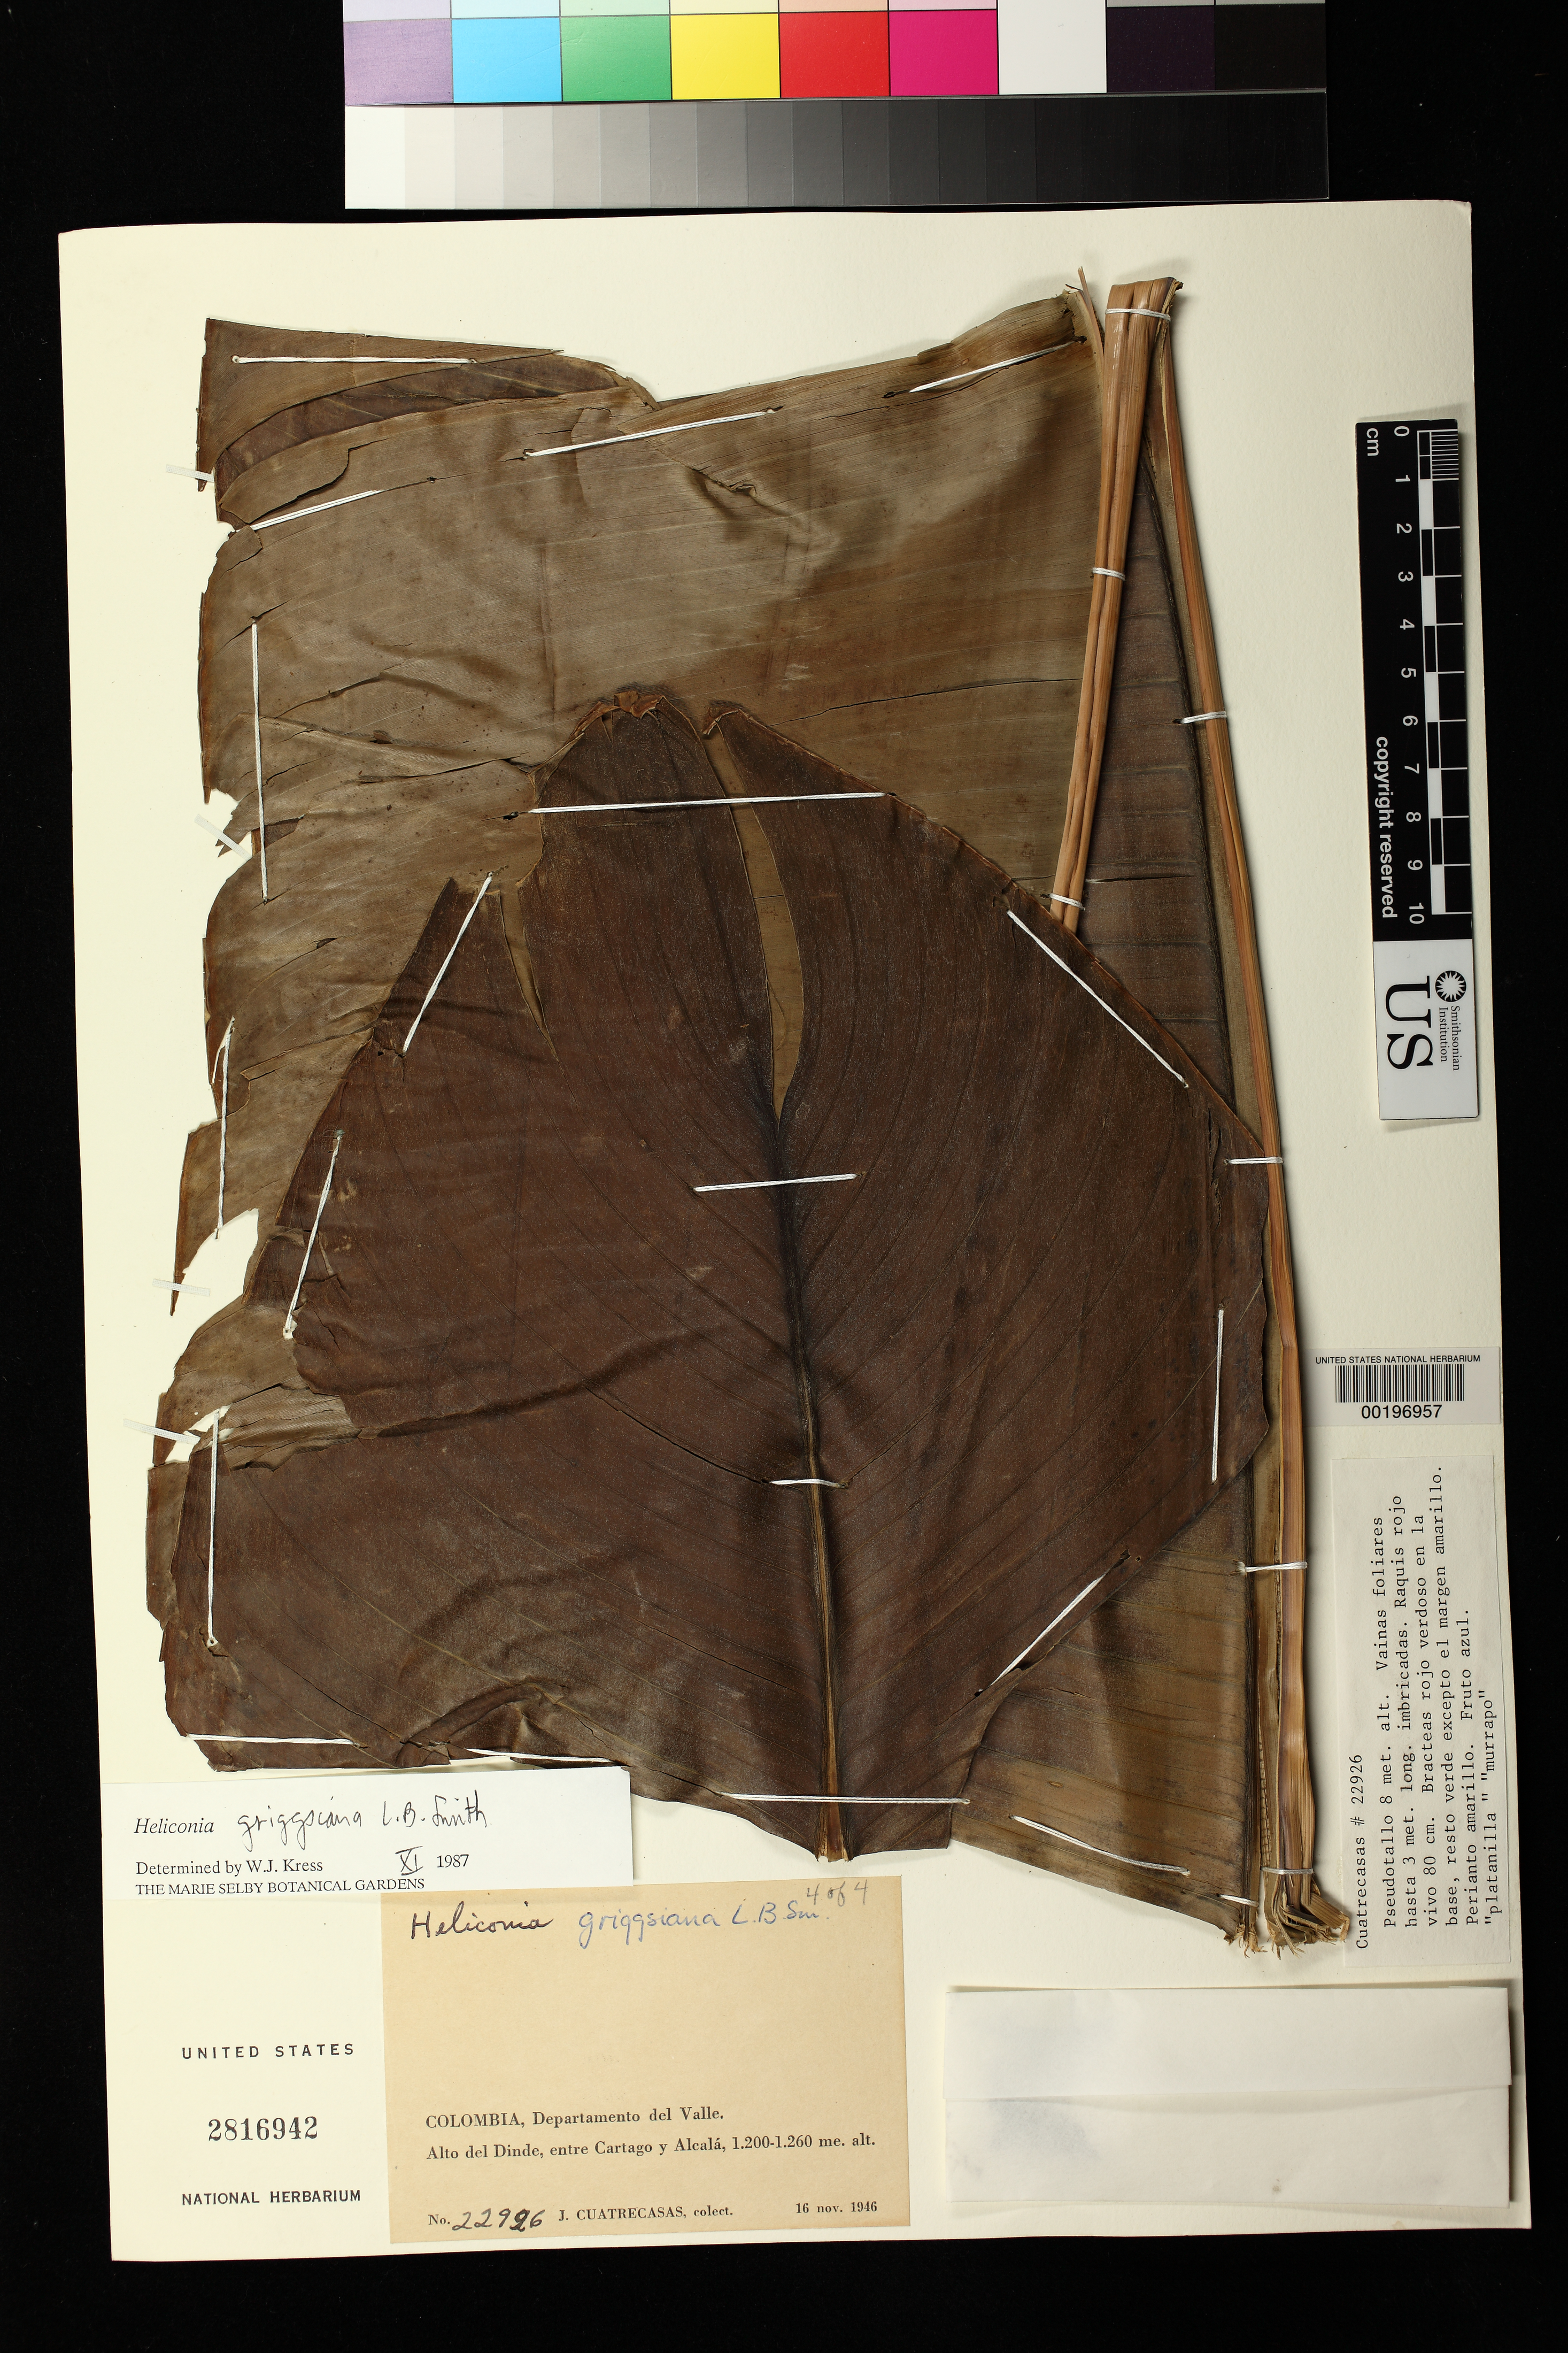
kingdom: Plantae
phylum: Tracheophyta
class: Liliopsida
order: Zingiberales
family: Heliconiaceae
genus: Heliconia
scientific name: Heliconia griggsiana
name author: L.B. Sm.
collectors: J. Cuatrecasas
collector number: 22926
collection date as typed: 16 Nov 1946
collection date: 1946-11-16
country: Colombia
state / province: Valle del Cauca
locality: Alto del Dinde, between Cartago and Alcala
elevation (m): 1200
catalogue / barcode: US 2816942